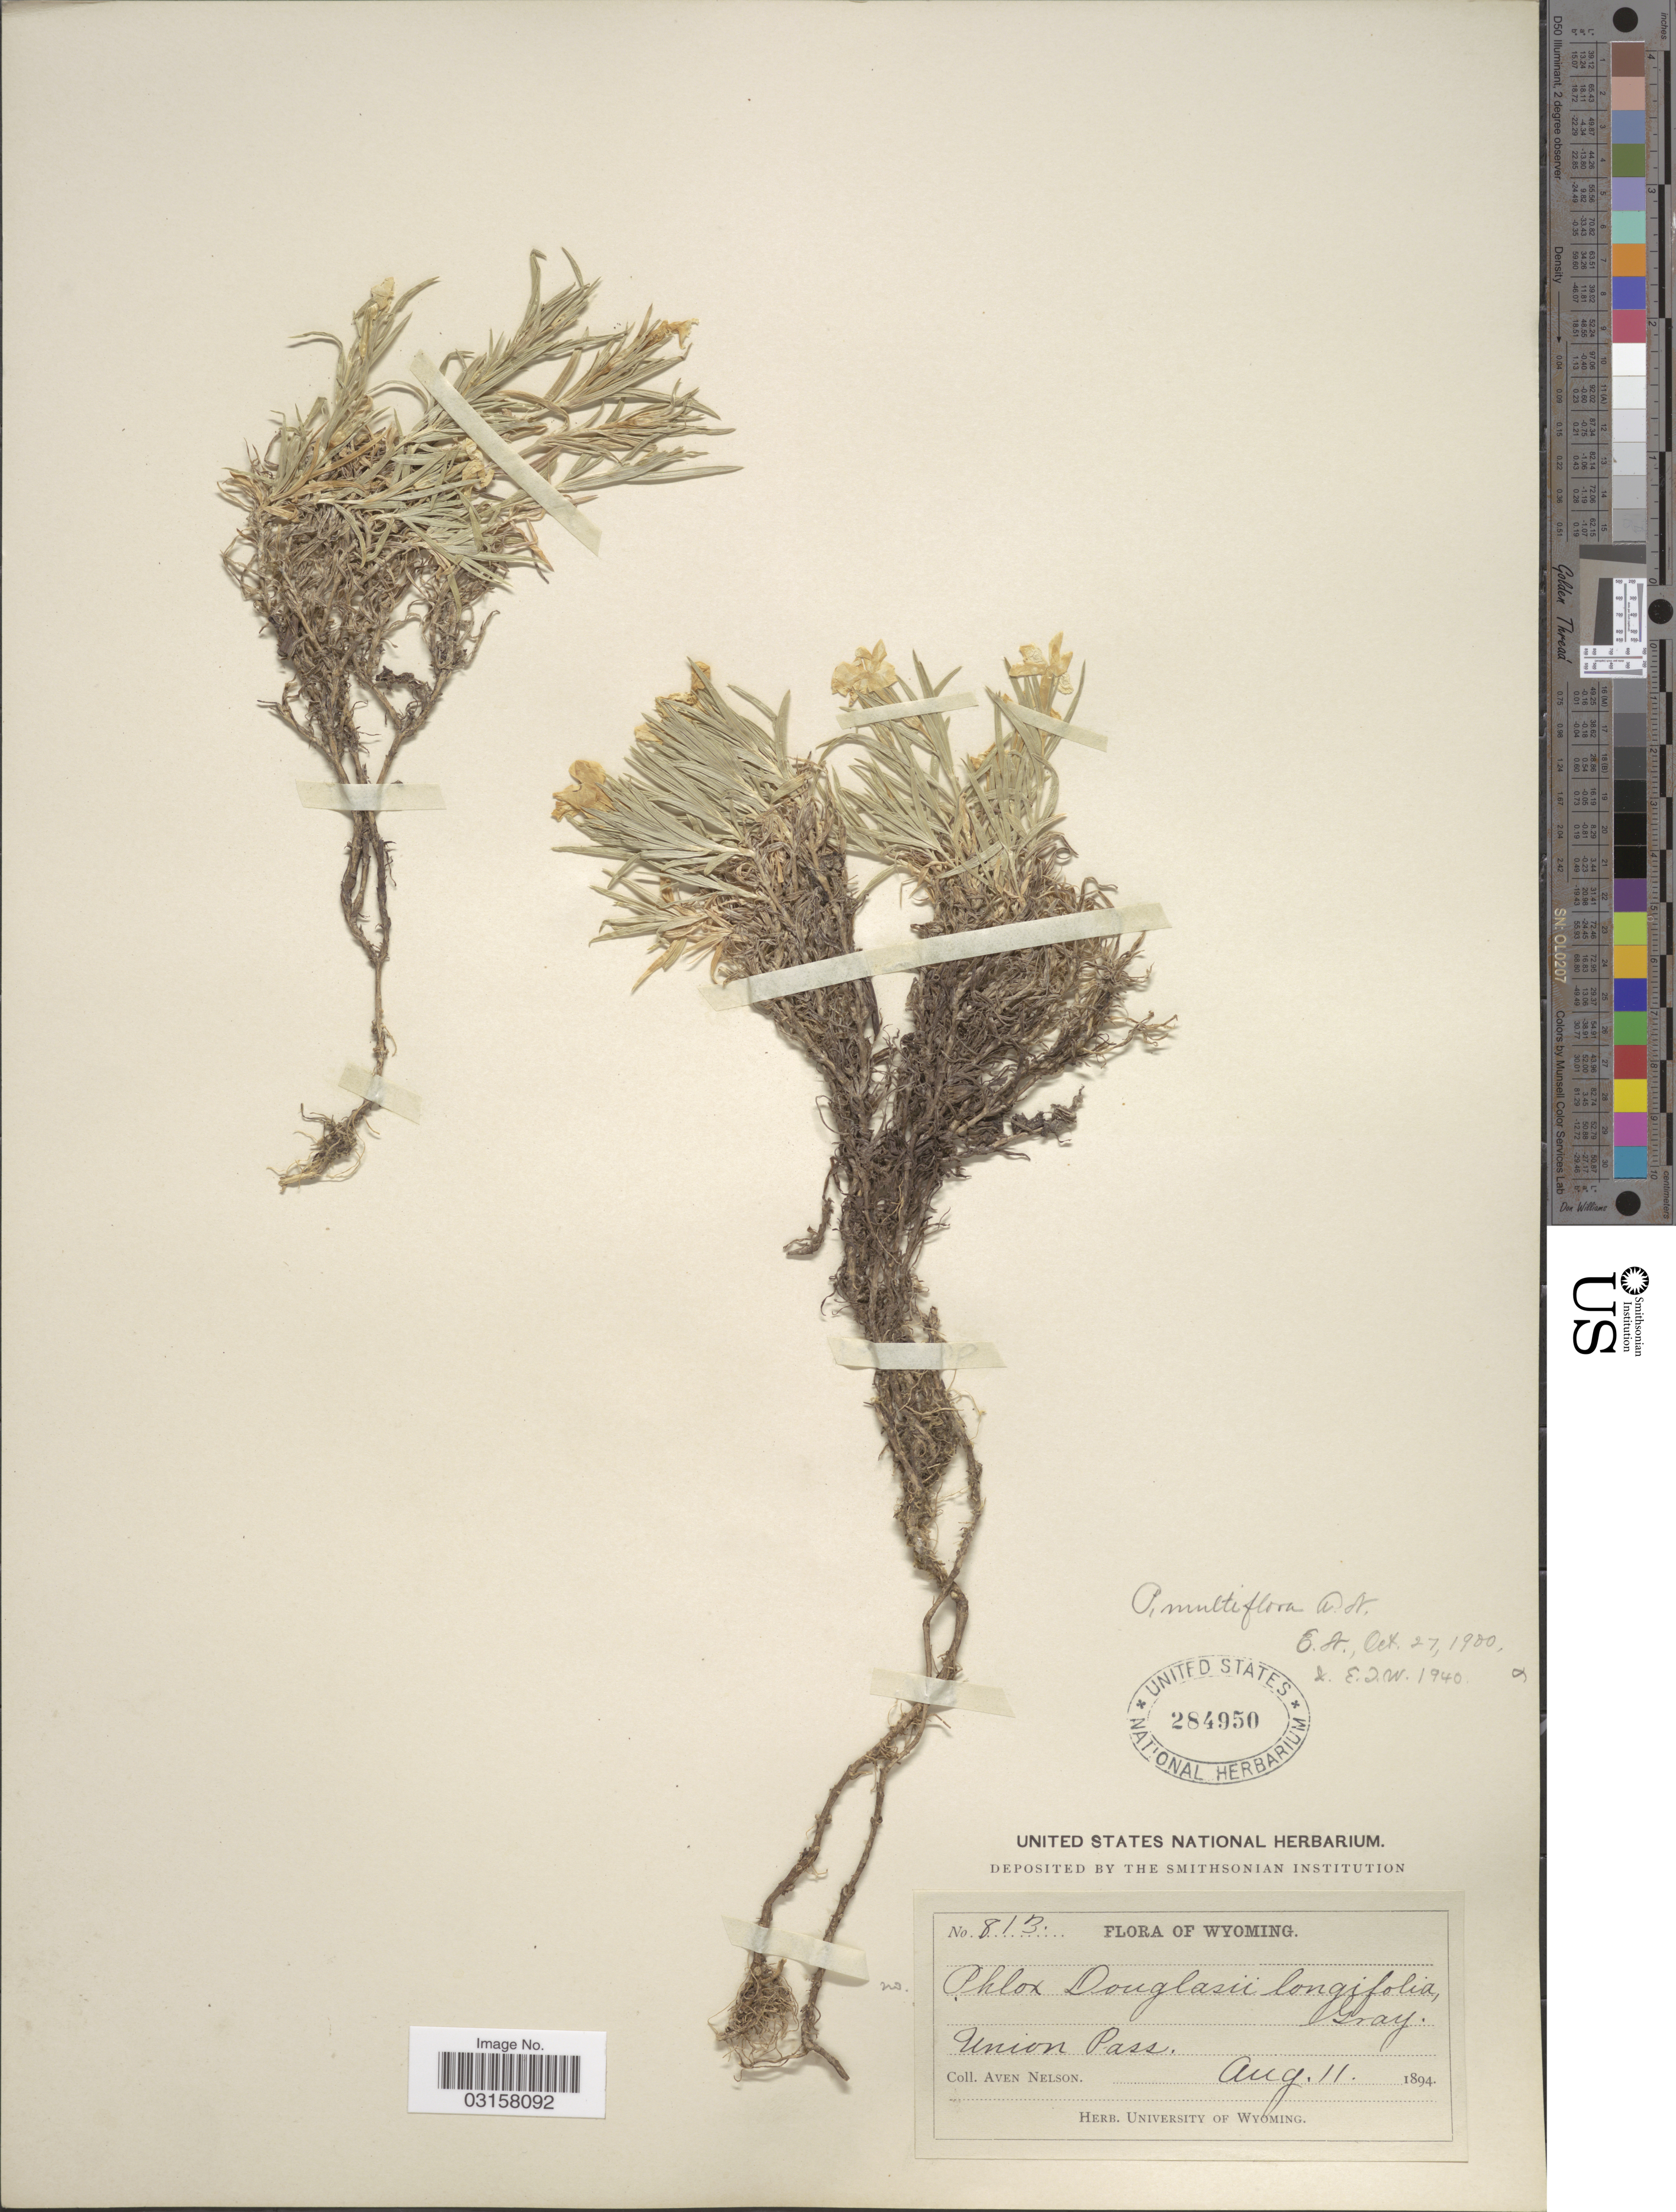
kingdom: Plantae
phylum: Tracheophyta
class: Magnoliopsida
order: Ericales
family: Polemoniaceae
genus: Phlox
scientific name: Phlox multiflora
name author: A. Nelson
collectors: A. Nelson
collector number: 813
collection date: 1894-08-11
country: United States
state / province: Wyoming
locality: Union Pass.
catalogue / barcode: US 284950